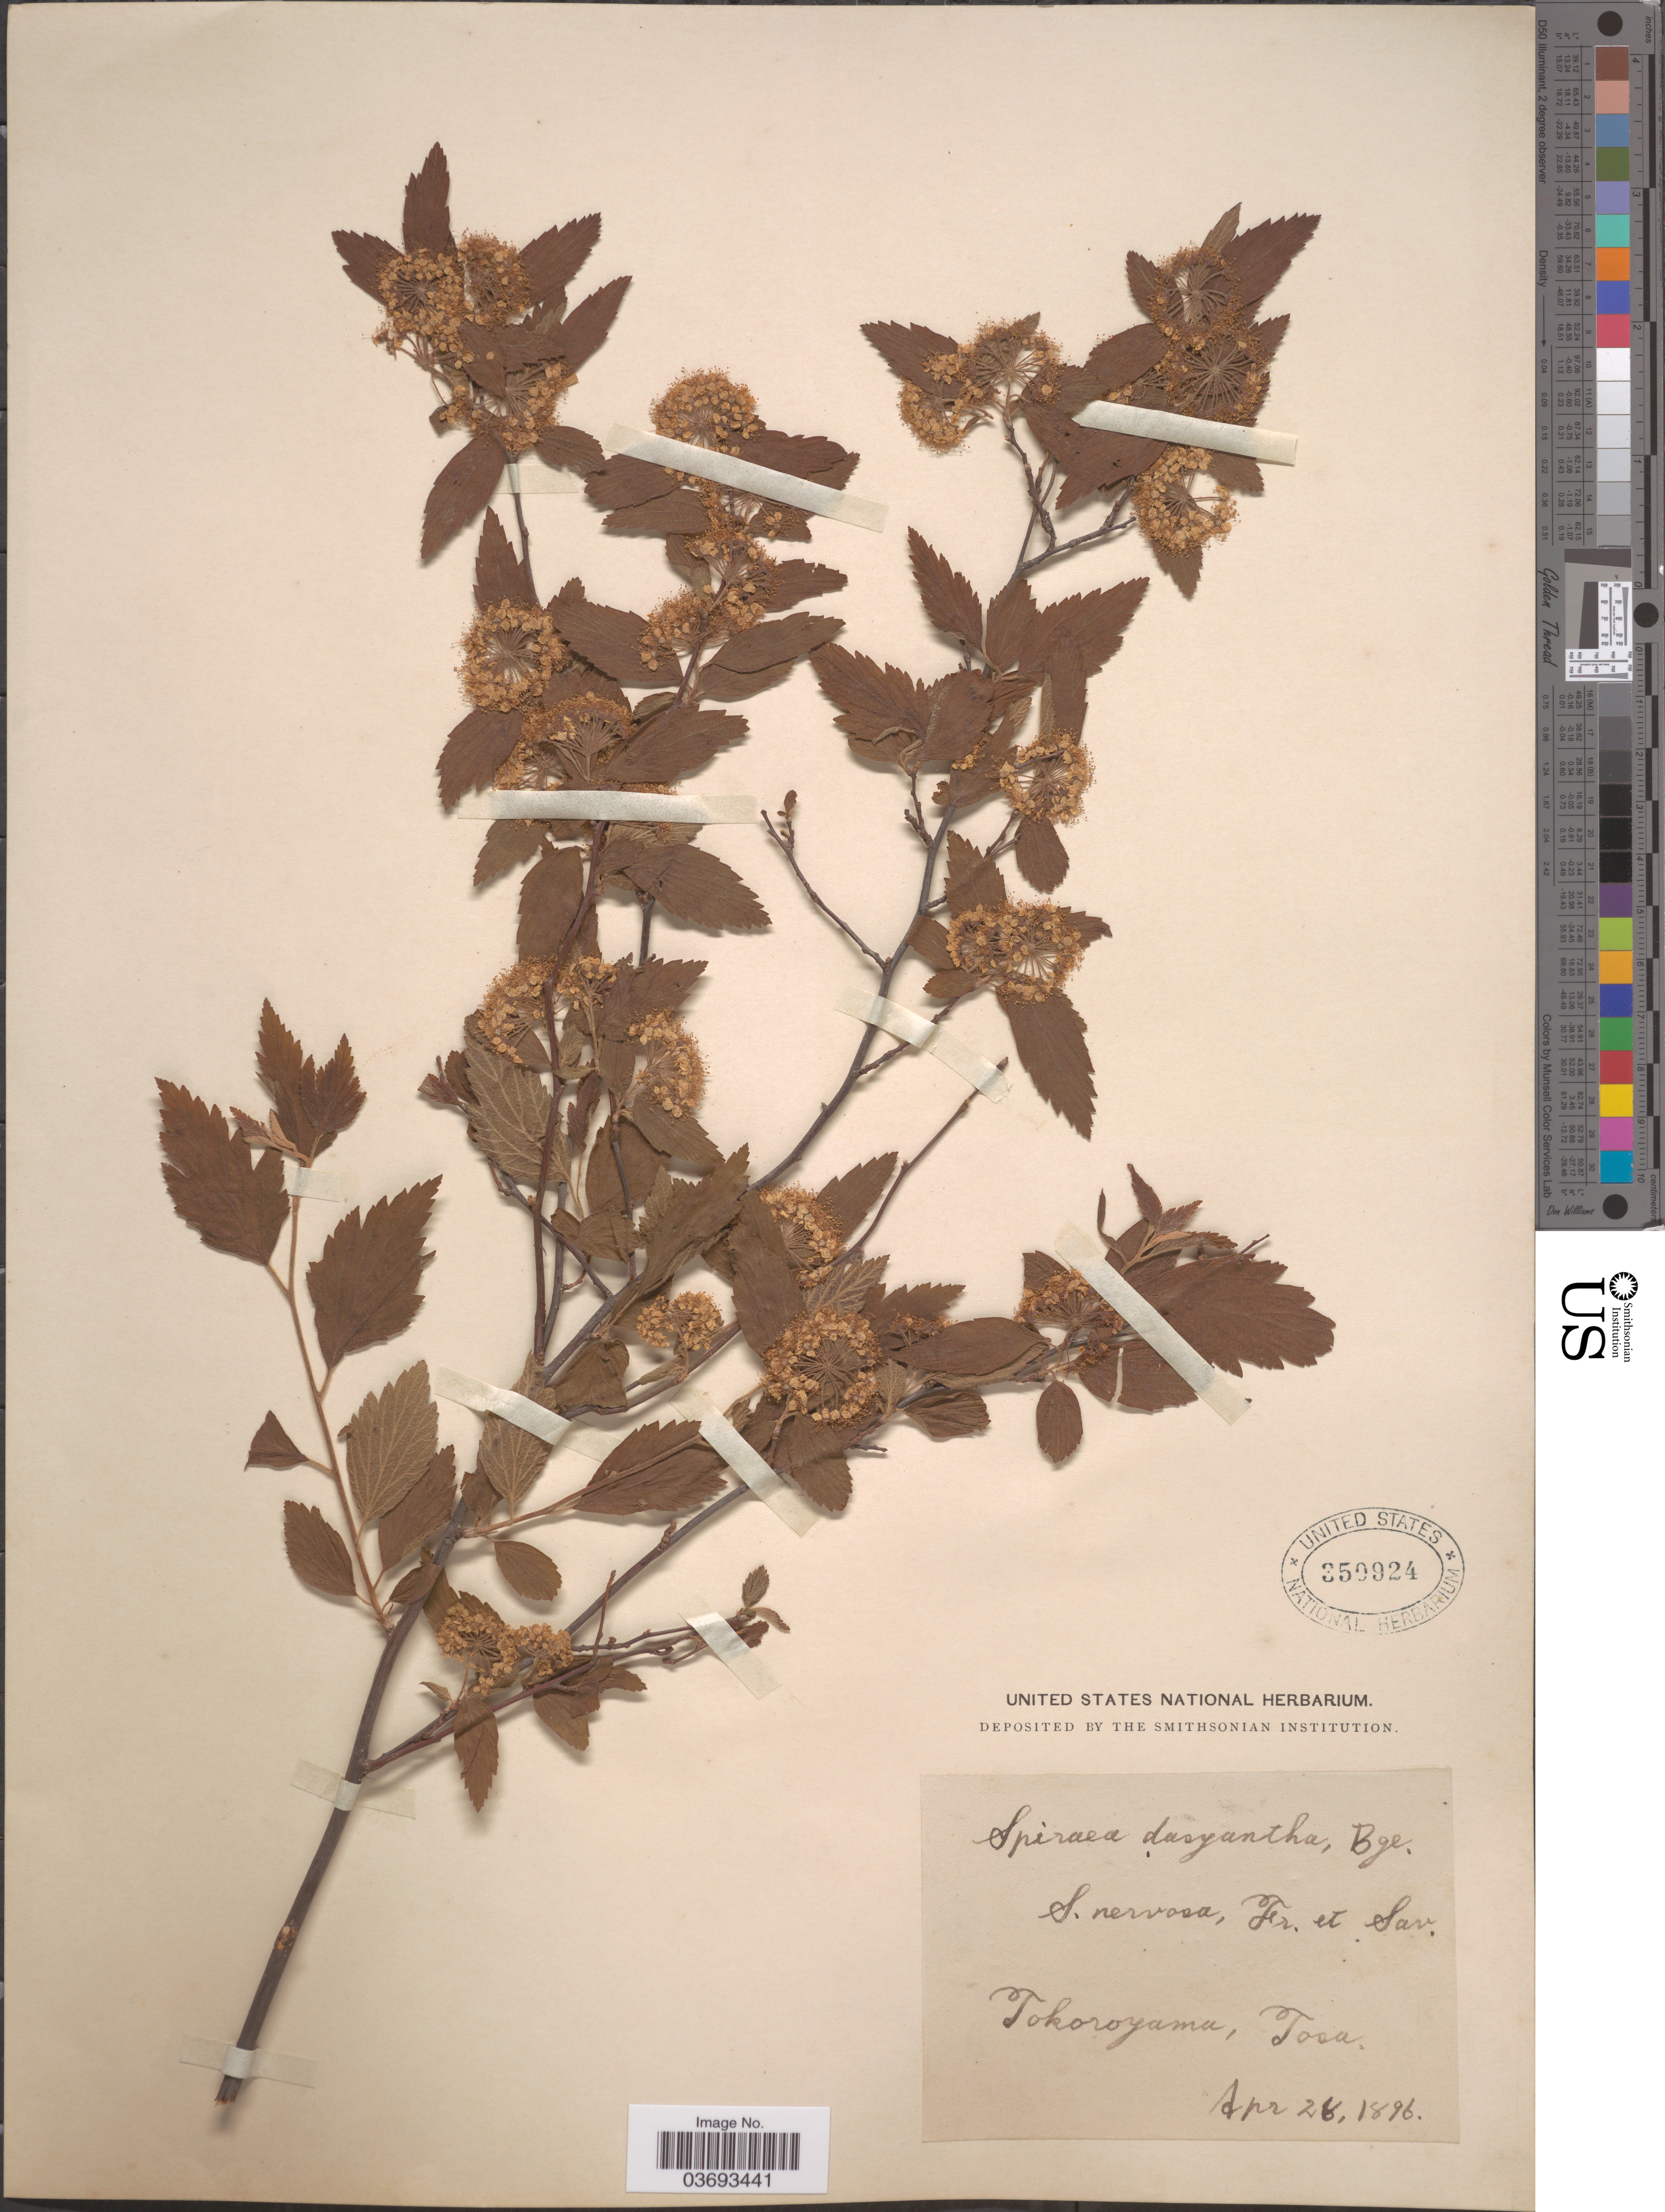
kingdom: Plantae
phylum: Tracheophyta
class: Magnoliopsida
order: Rosales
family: Rosaceae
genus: Spiraea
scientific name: Spiraea dasyantha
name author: Bunge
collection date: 1896-04-28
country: Japan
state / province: Koti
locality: Tokoroyama, Tosa.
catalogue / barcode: US 350924